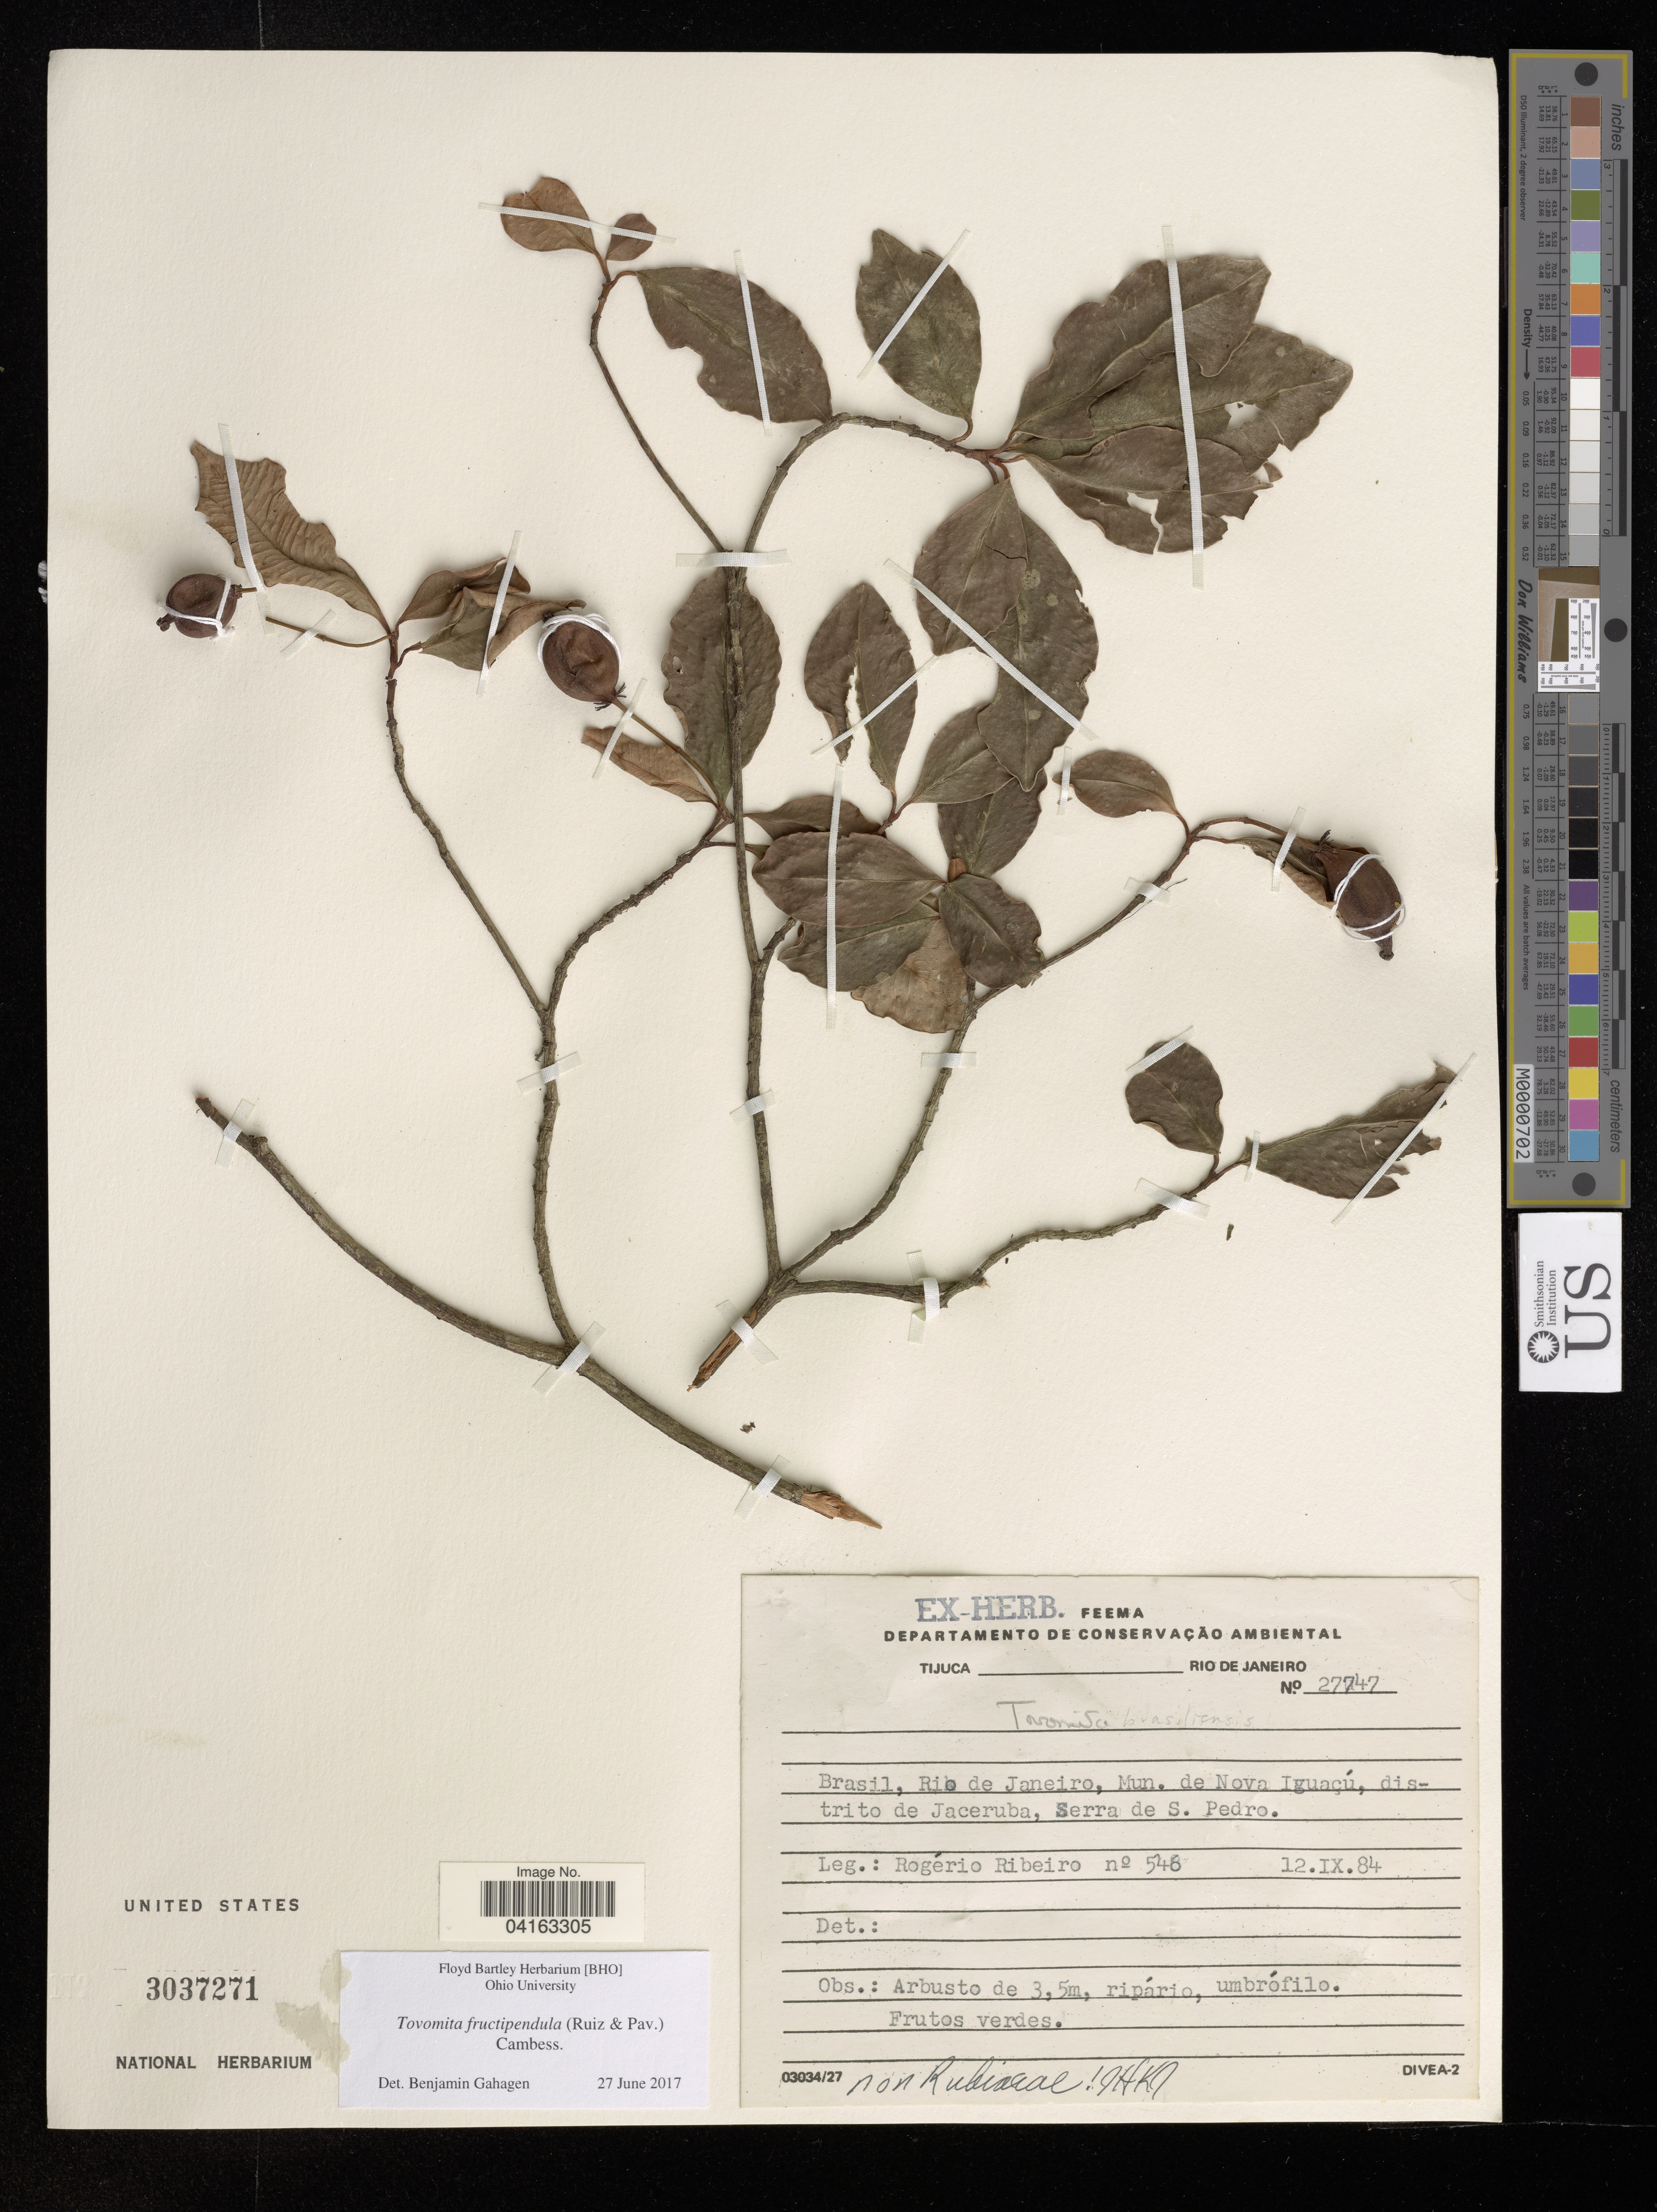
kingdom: Plantae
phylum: Tracheophyta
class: Magnoliopsida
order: Malpighiales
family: Clusiaceae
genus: Tovomita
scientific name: Tovomita fructipendula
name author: (Ruiz & Pav.) Cambess.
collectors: R. Ribeiro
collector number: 27747? / 546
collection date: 1984-09-12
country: Brazil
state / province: Rio de Janeiro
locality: Mun. de Nova Iguaçú, distrito de Jaceruba, Serra de S. Pedro.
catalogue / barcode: US 3037271